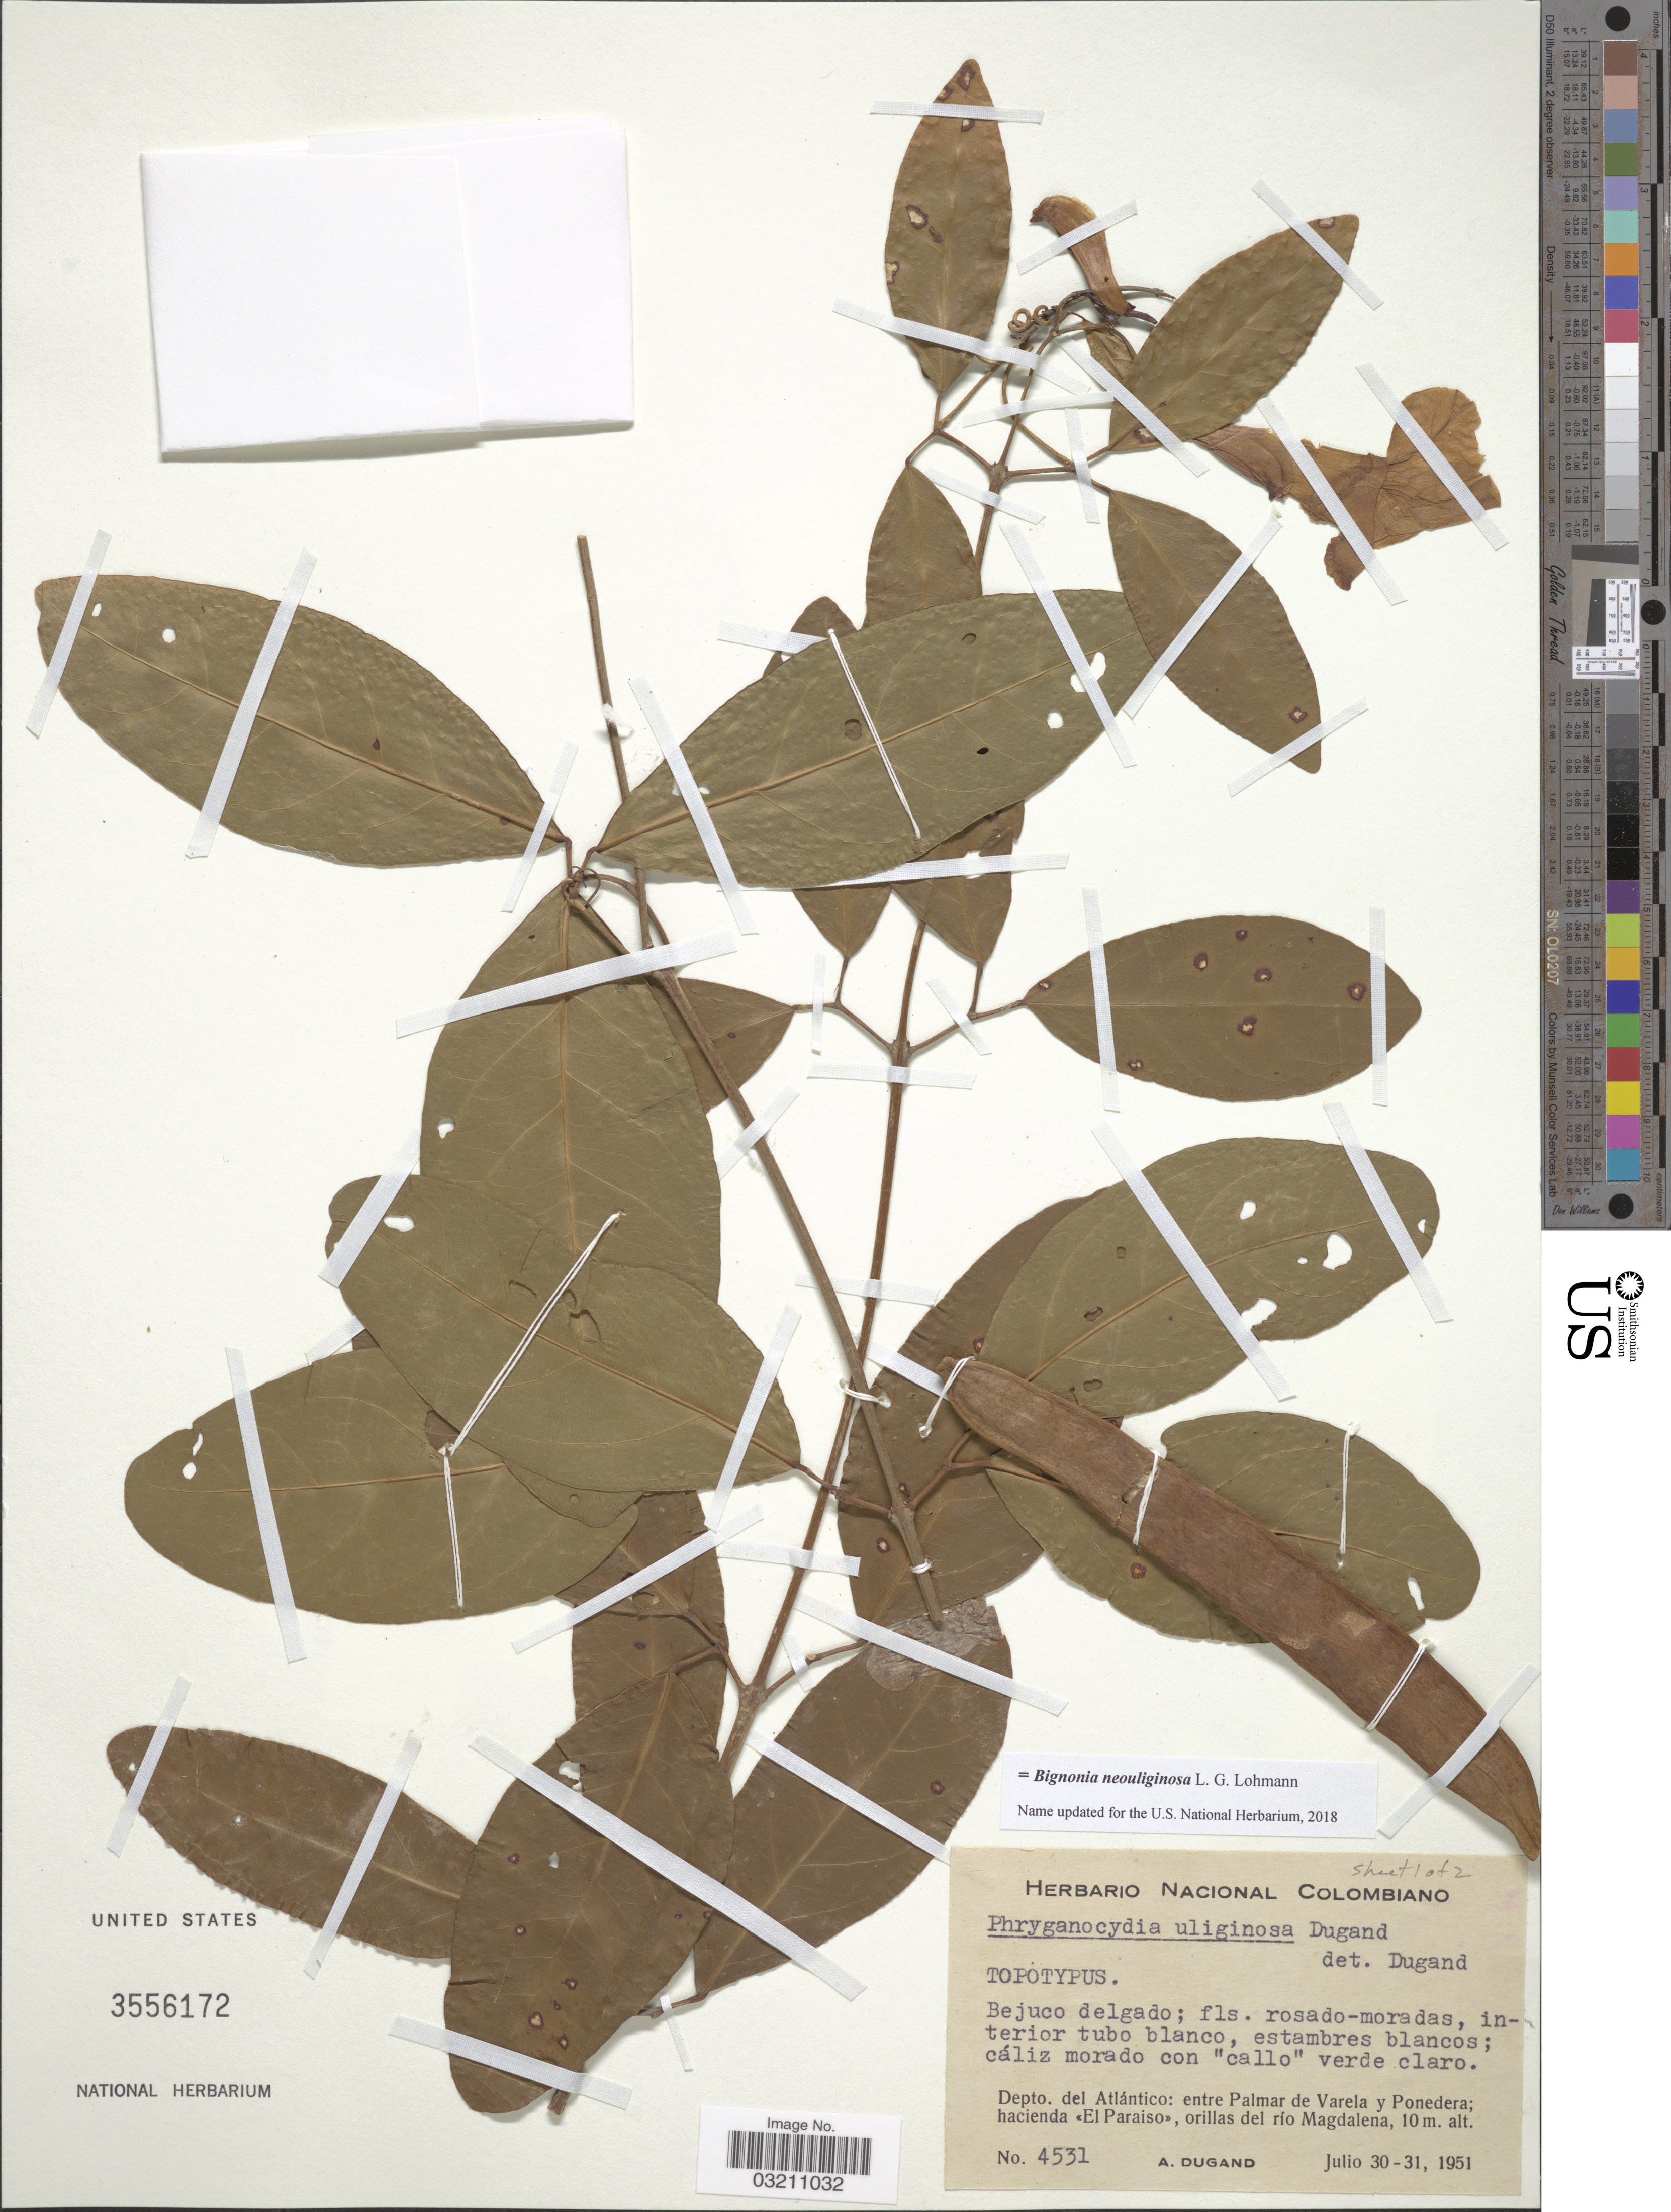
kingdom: Plantae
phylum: Tracheophyta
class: Magnoliopsida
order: Lamiales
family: Bignoniaceae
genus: Bignonia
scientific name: Bignonia neouliginosa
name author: L.G. Lohmann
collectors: A. Dugand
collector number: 4531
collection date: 1951-07-30/1951-07-31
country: Colombia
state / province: Atlántico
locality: Depto. del Atlántico: entre Palmar de Varela y Ponedera; hacienda «El Paraiso», orillas del río Magdalena.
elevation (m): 10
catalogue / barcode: US 3556172